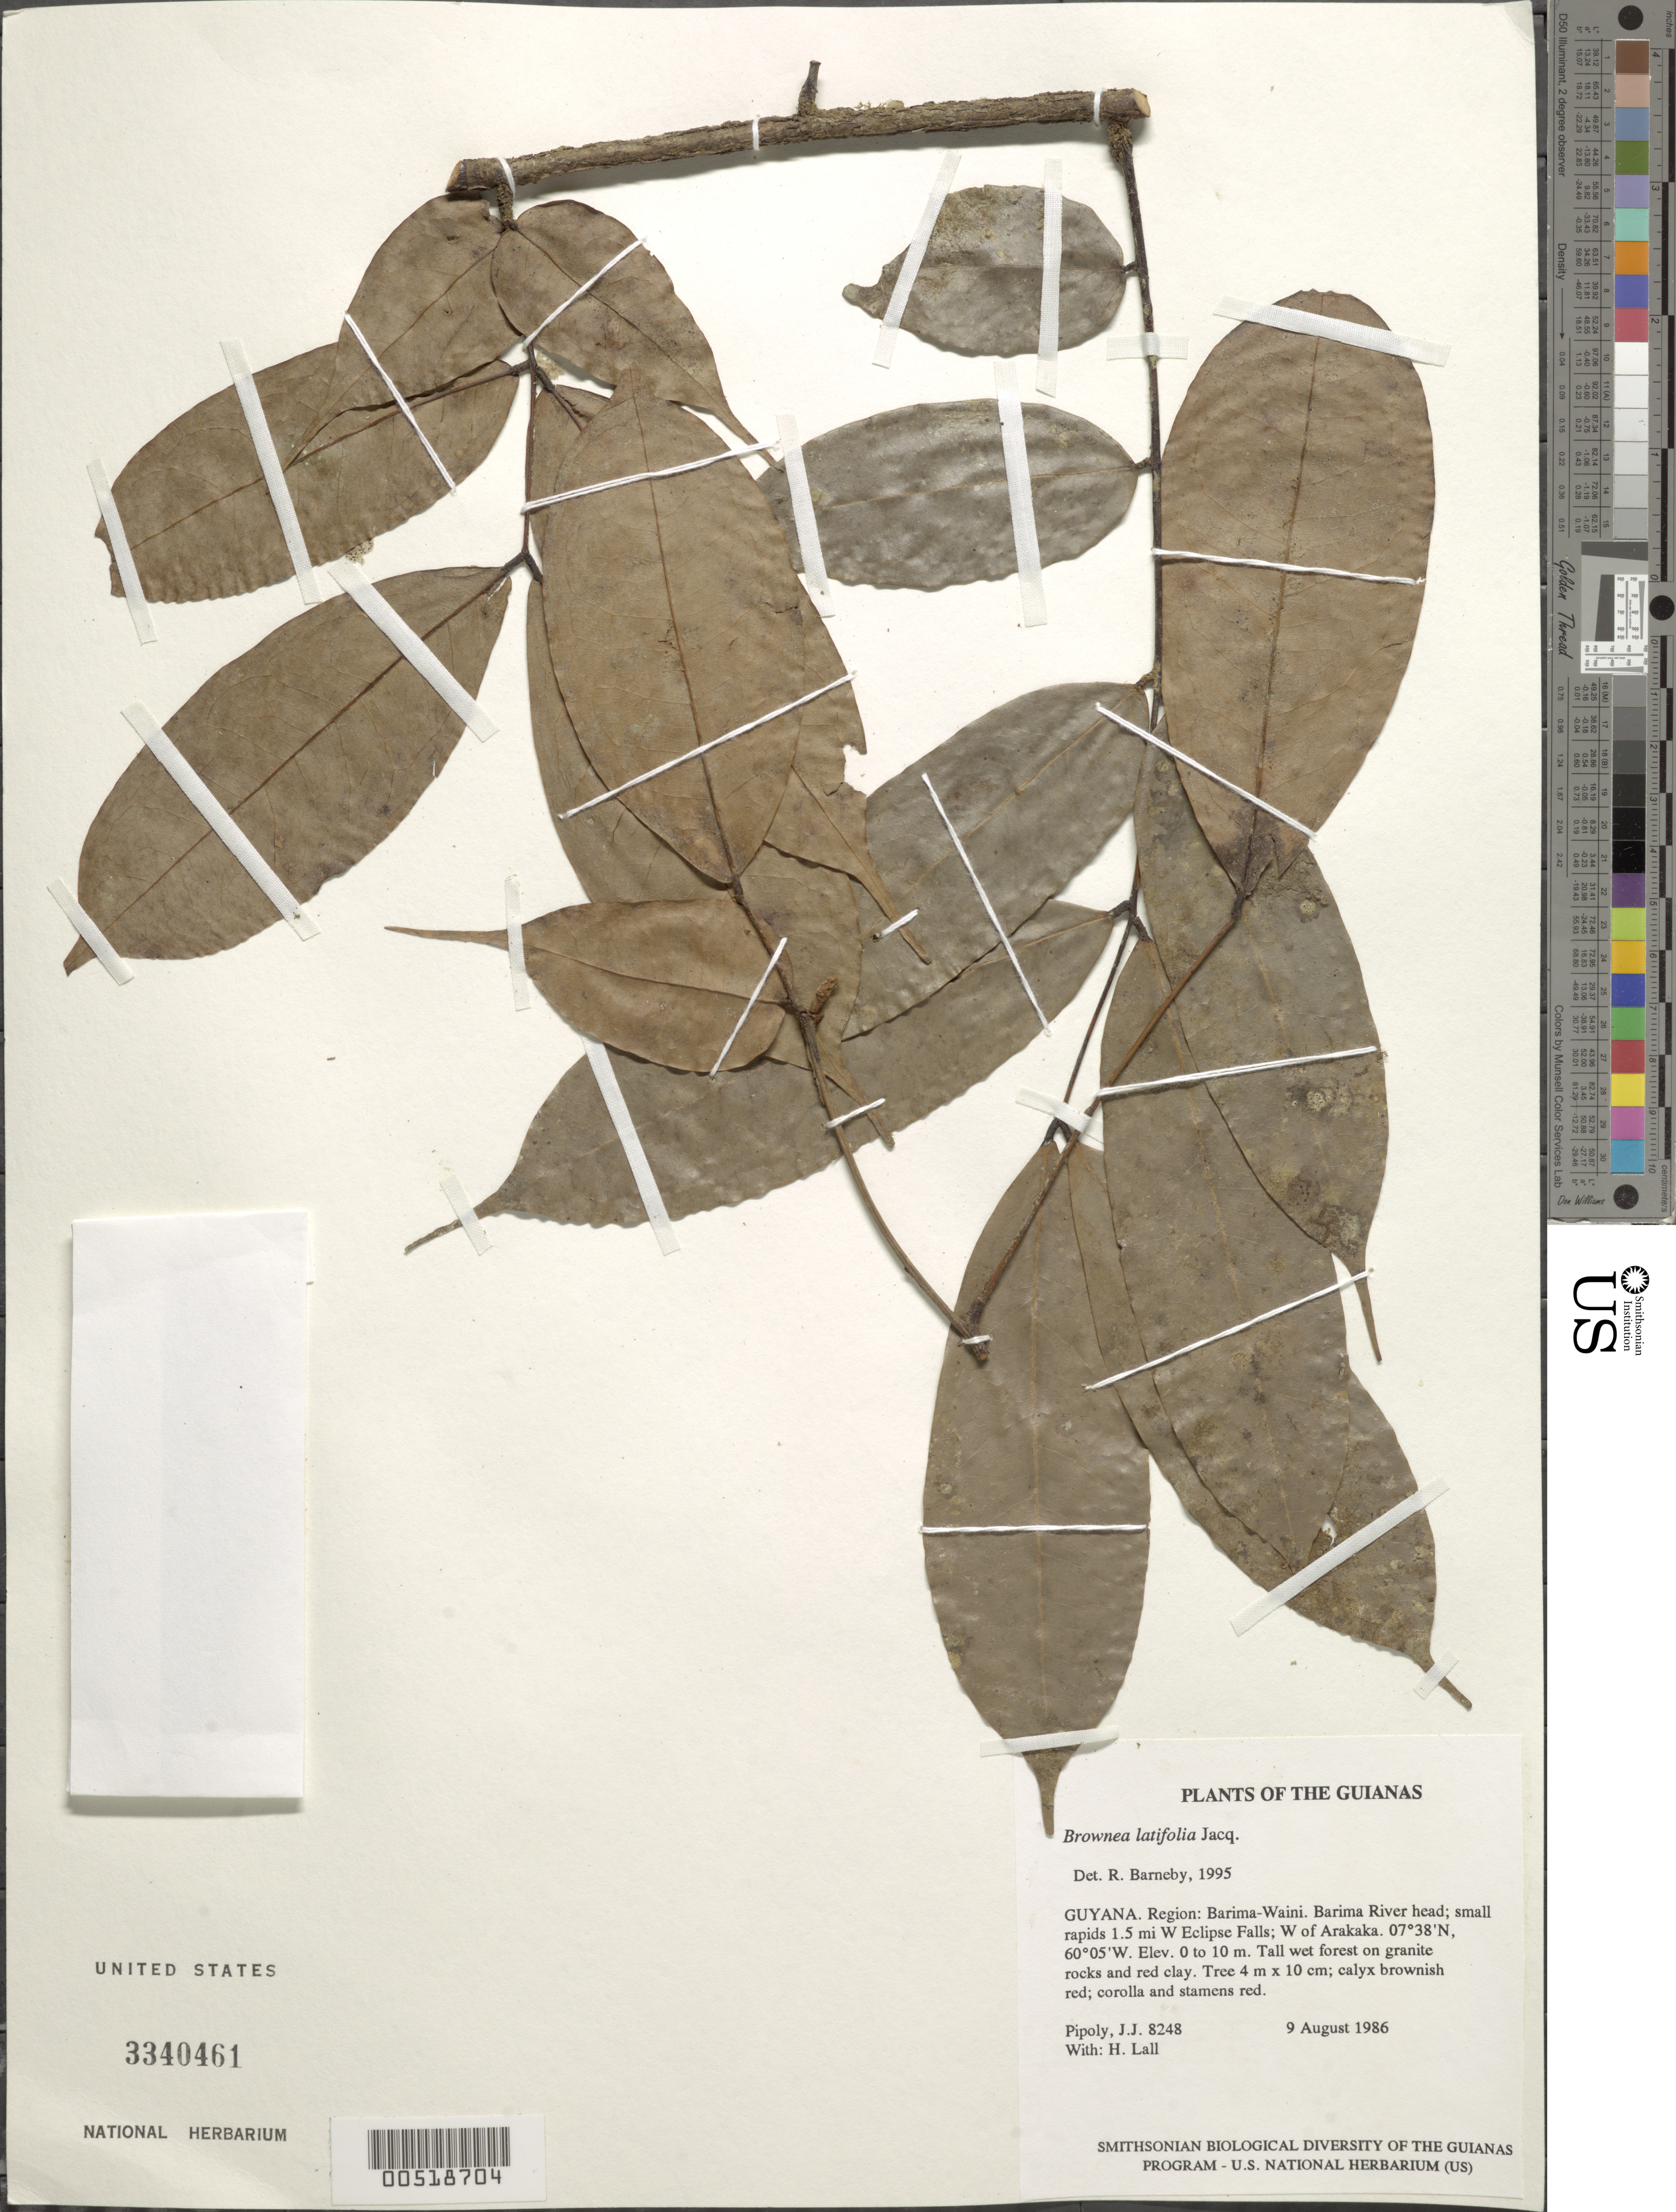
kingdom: Plantae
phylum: Tracheophyta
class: Magnoliopsida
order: Fabales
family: Fabaceae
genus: Brownea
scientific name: Brownea latifolia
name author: Jacq.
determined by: Barneby, Rupert C., (NY)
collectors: J. J. Pipoly & H. Lall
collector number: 8248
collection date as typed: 9 August 1986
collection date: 1986-08-09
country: Guyana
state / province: Barima-Waini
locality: Barima River head; small rapids 1.5 mi W Eclipse Falls; W of Arakaka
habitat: Tall wet forest on granite rocks and red clay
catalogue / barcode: US 3340461